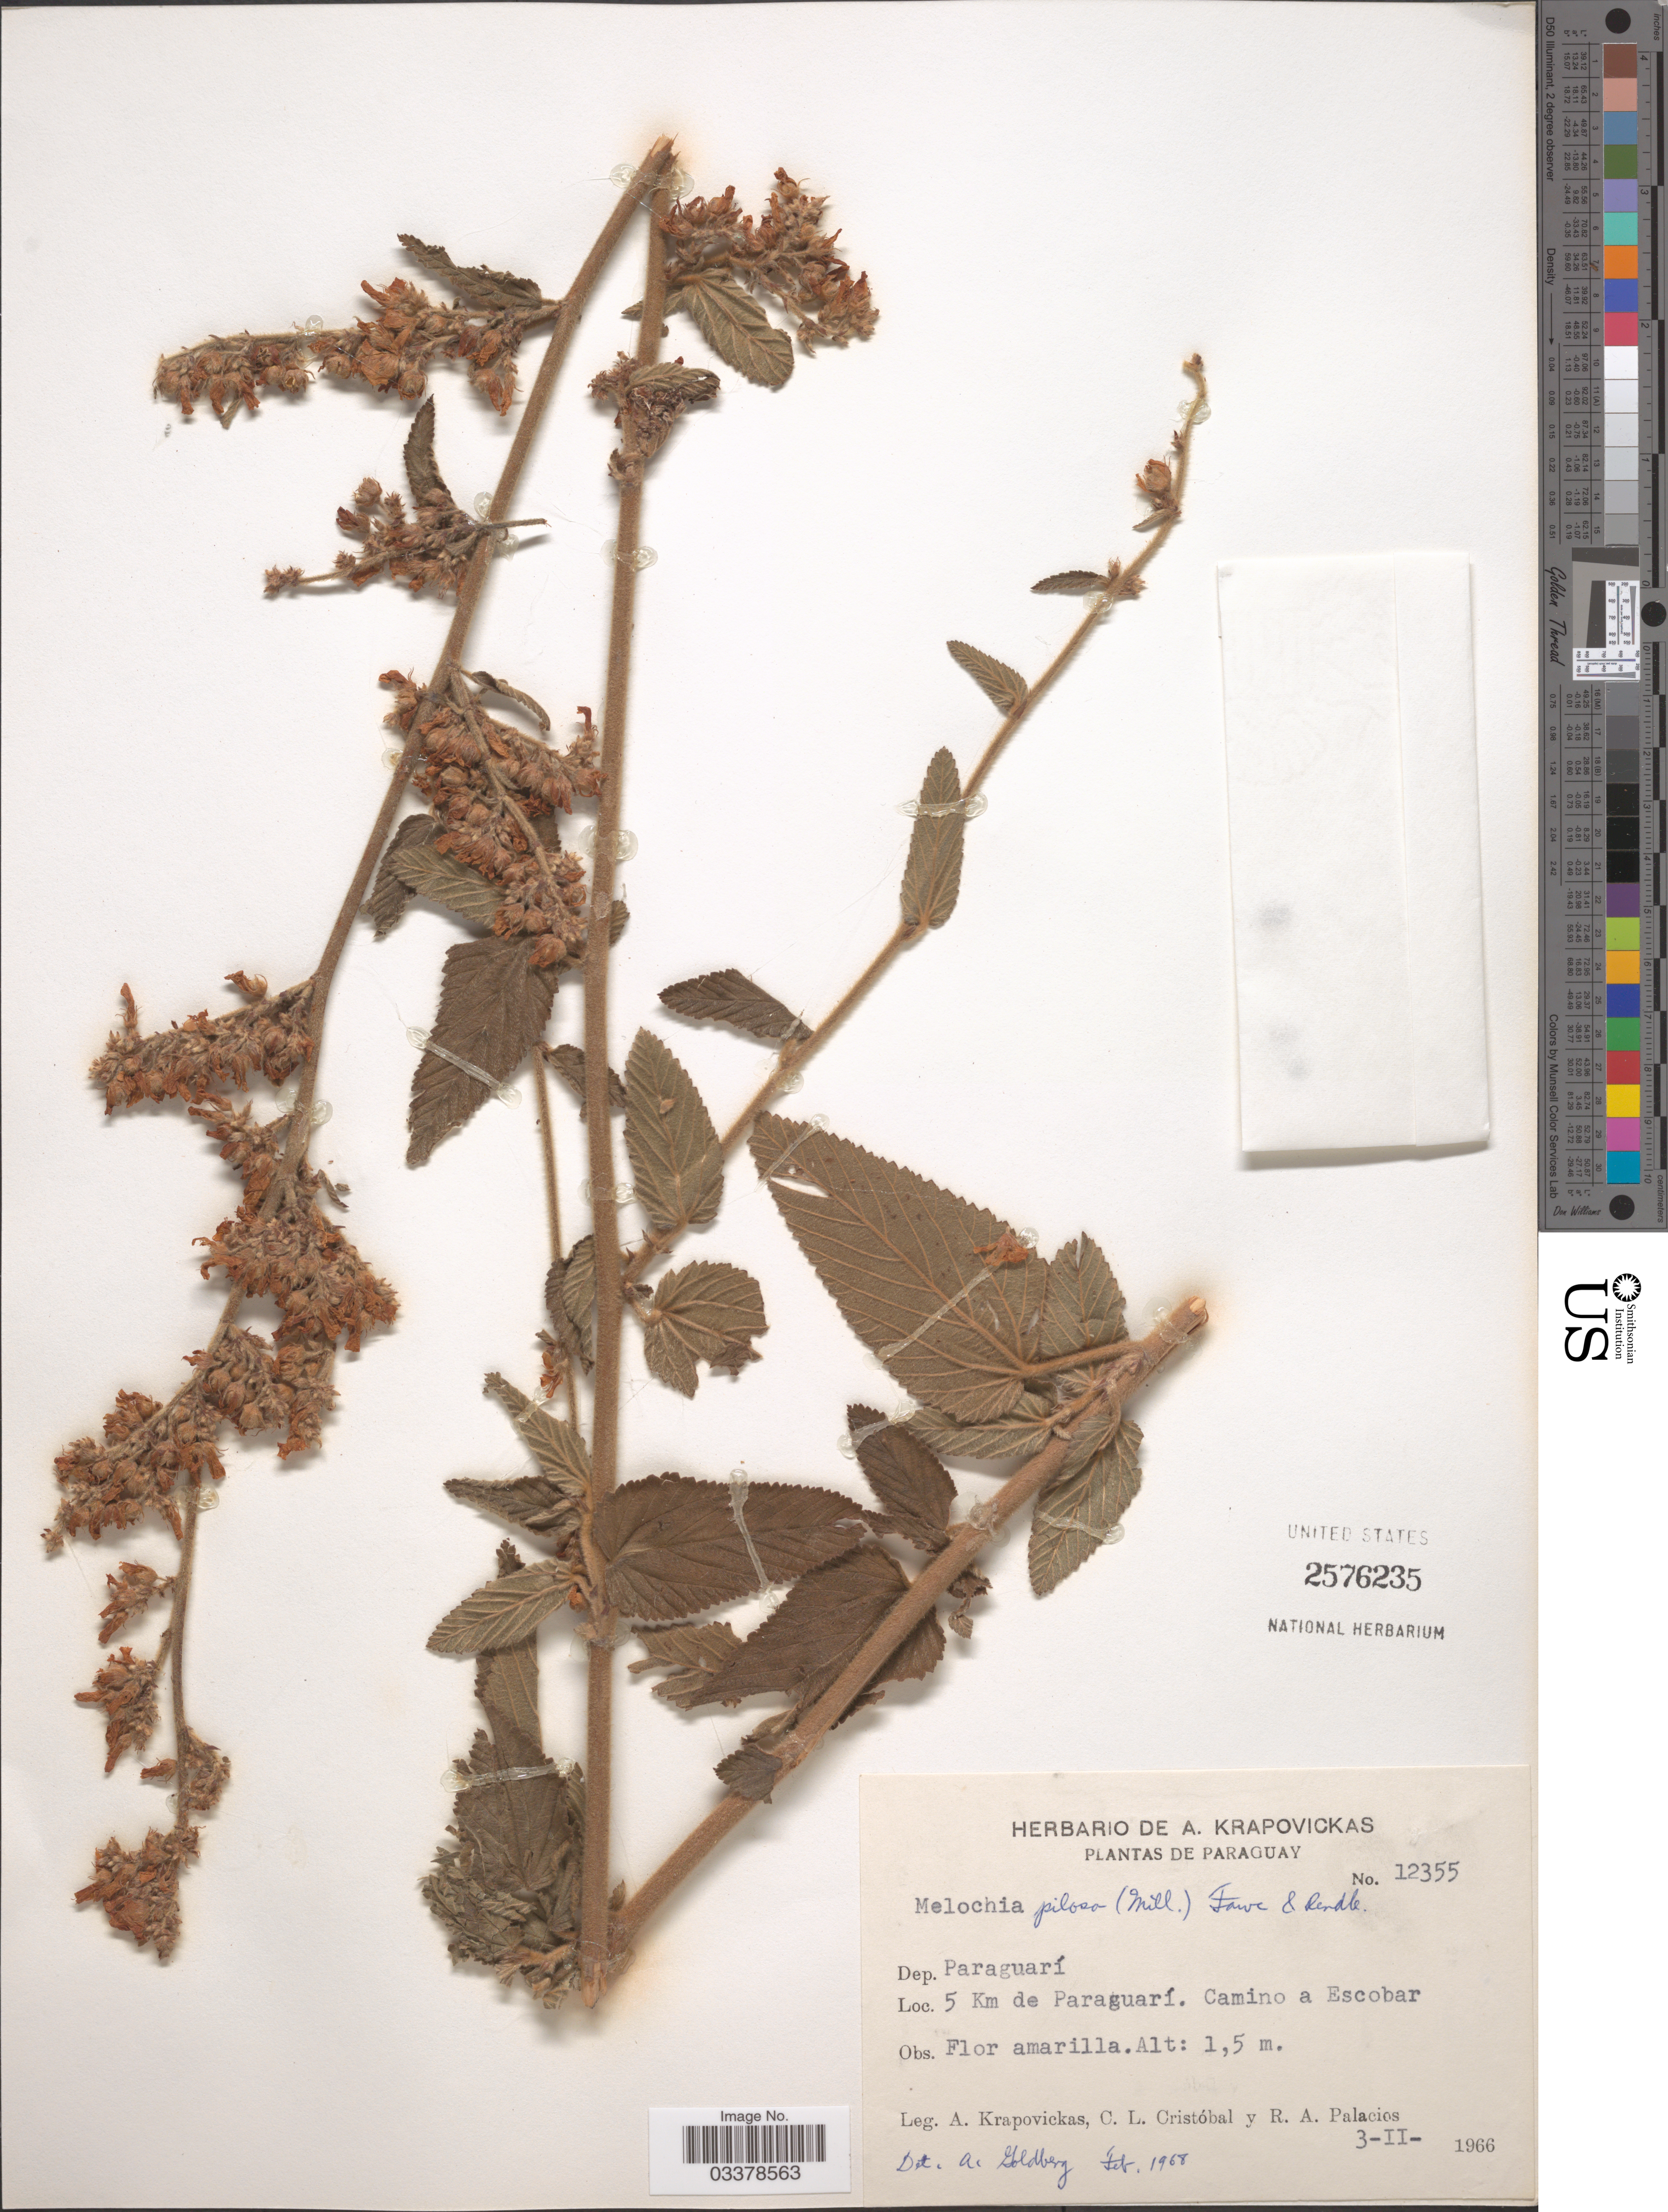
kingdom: Plantae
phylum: Tracheophyta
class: Magnoliopsida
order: Malvales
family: Malvaceae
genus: Melochia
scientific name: Melochia pilosa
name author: (Mill.) Fawc. & Rendle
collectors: A. Krapovickas, C. L. Cristóbal & R. Palacios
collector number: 12355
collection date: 1966-02-03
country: Paraguay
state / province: Paraguari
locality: Dep. Paraguarí. 5 Km de Paraguarí. Camino a Escobar.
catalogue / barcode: US 2576235